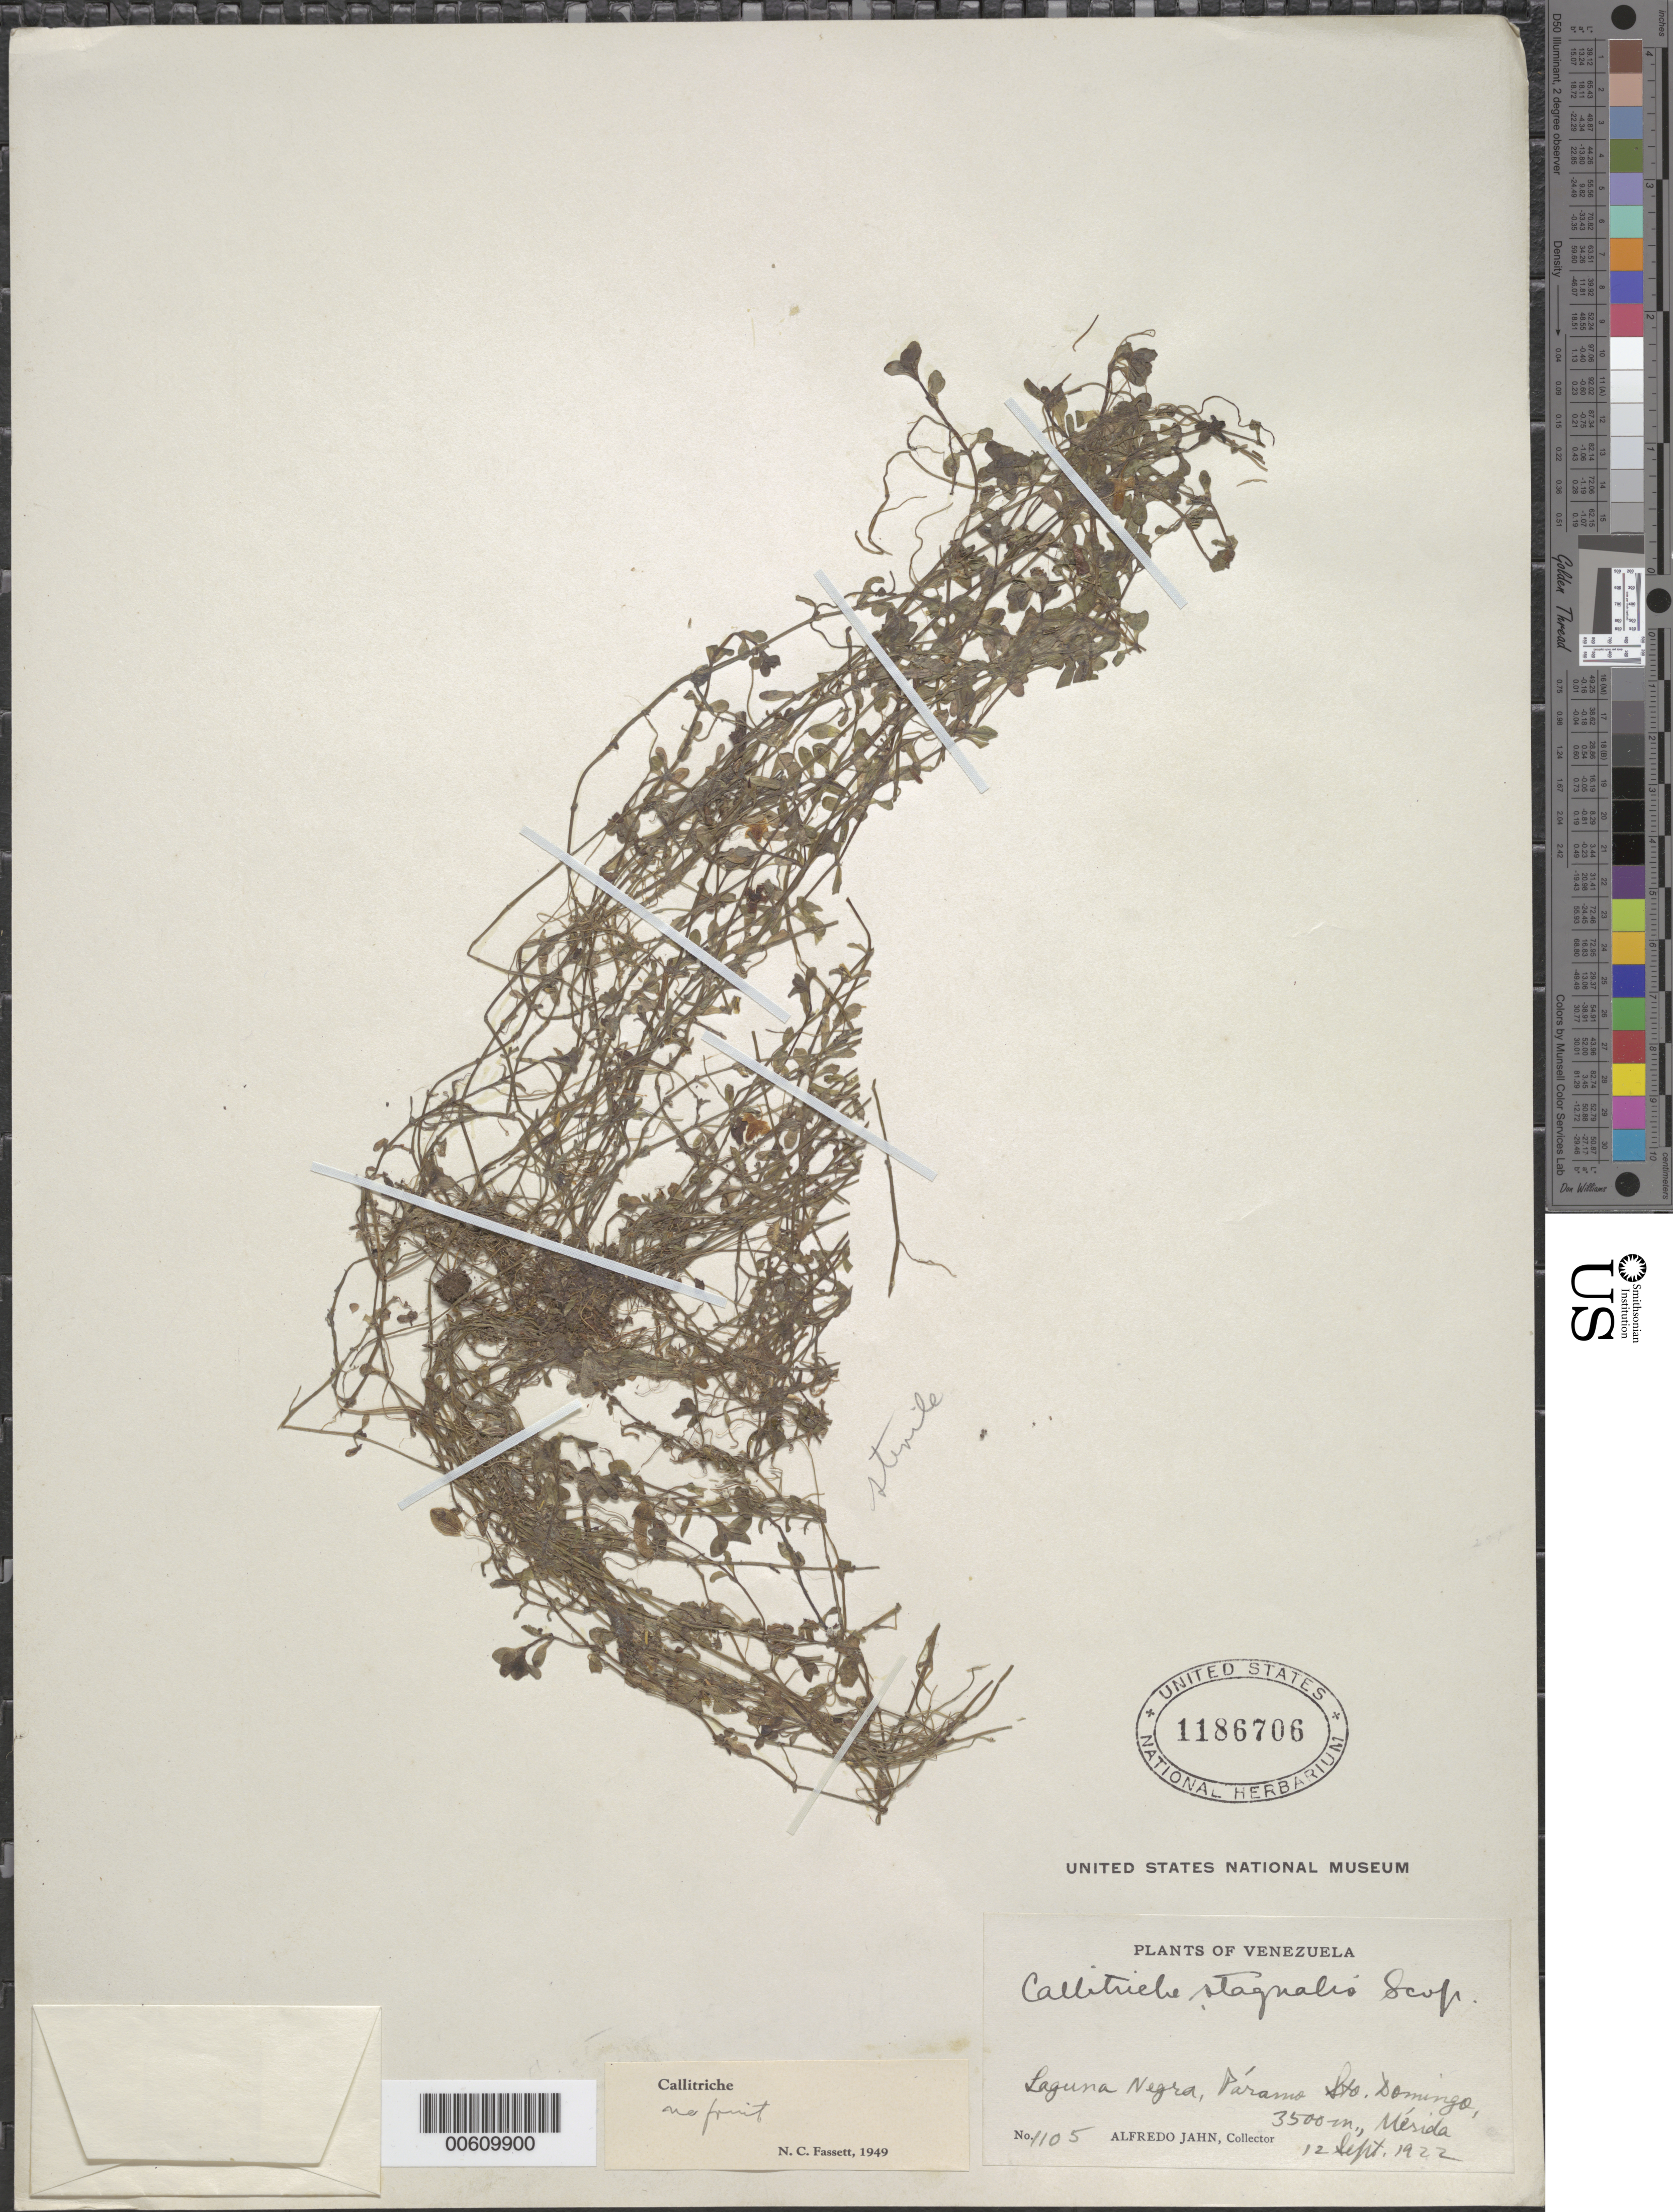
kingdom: Plantae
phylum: Tracheophyta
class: Magnoliopsida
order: Lamiales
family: Plantaginaceae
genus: Callitriche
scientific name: Callitriche stagnalis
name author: Scop.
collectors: A. Jahn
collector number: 1105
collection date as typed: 12 Sep 1922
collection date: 1922-09-12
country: Venezuela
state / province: Mérida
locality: Laguna Negra, Paramo Sto. Domingo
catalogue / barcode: US 1186706